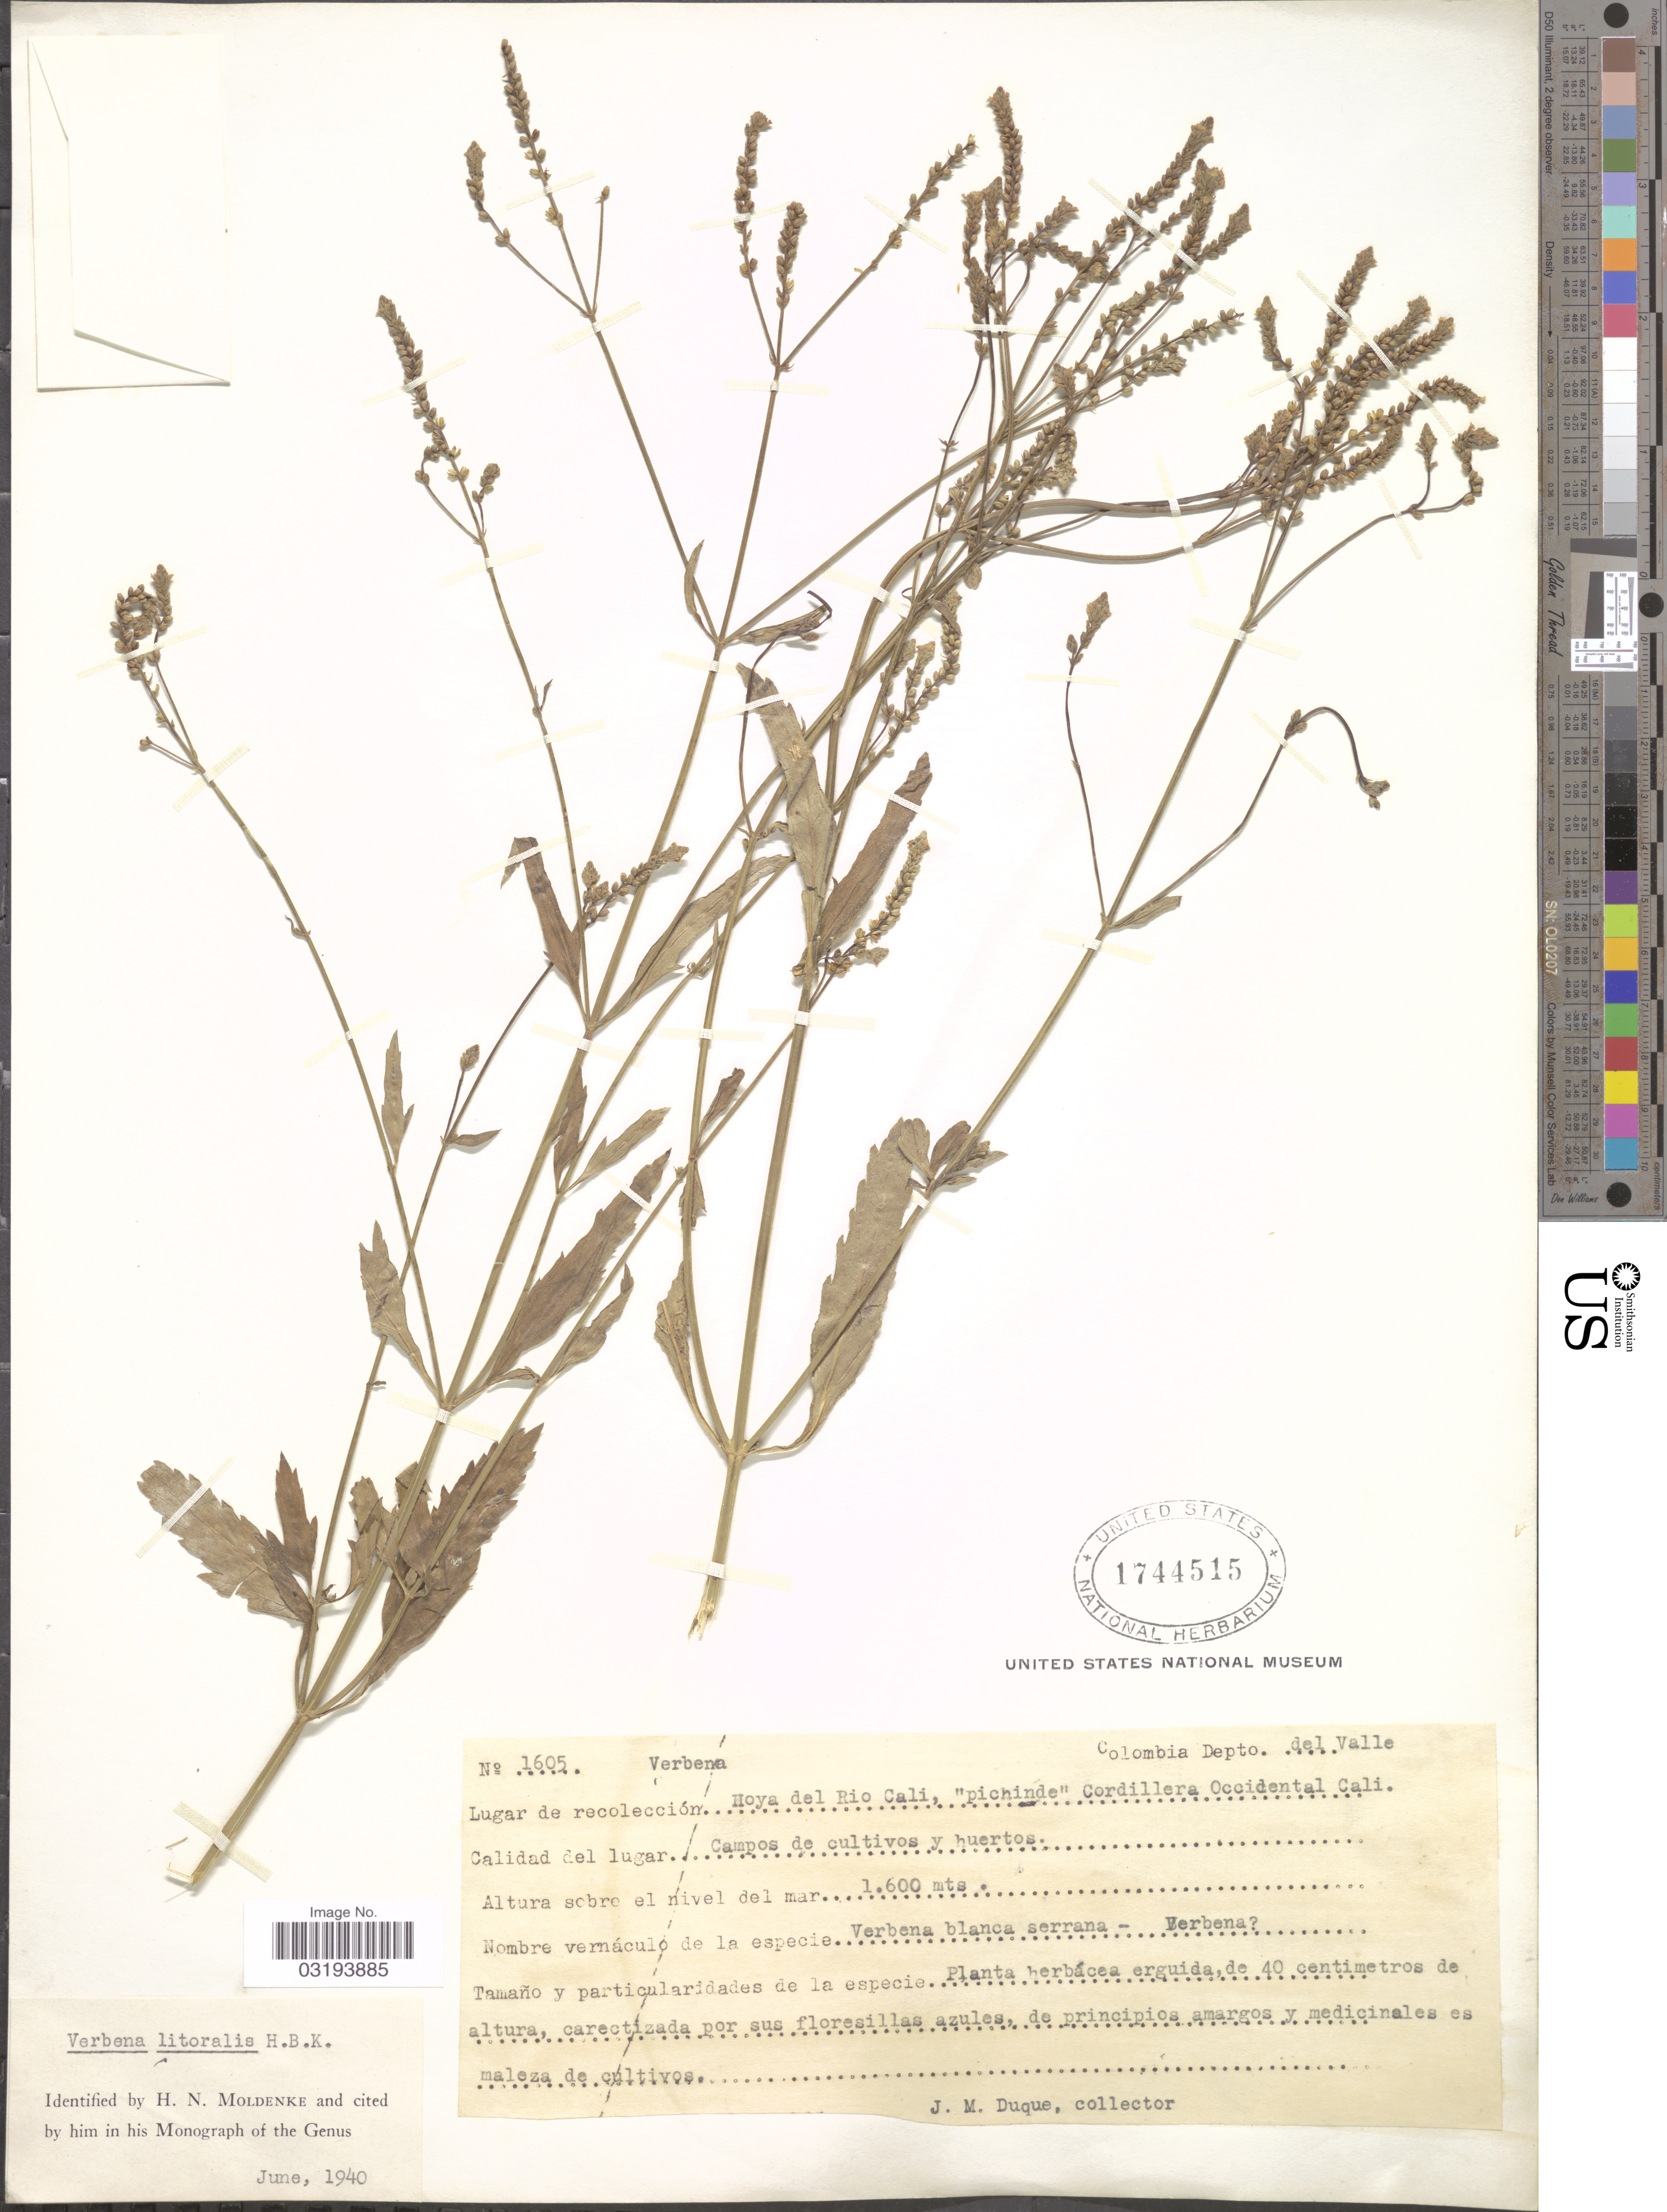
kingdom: Plantae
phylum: Tracheophyta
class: Magnoliopsida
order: Lamiales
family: Verbenaceae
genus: Verbena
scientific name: Verbena litoralis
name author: Kunth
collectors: J. Duque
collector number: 1605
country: Colombia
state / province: Valle del Cauca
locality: Depto. del Valle. Hoya del Rio Cali, "pichinde" Cordillera Occidental Cali.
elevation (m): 1600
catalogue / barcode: US 1744515